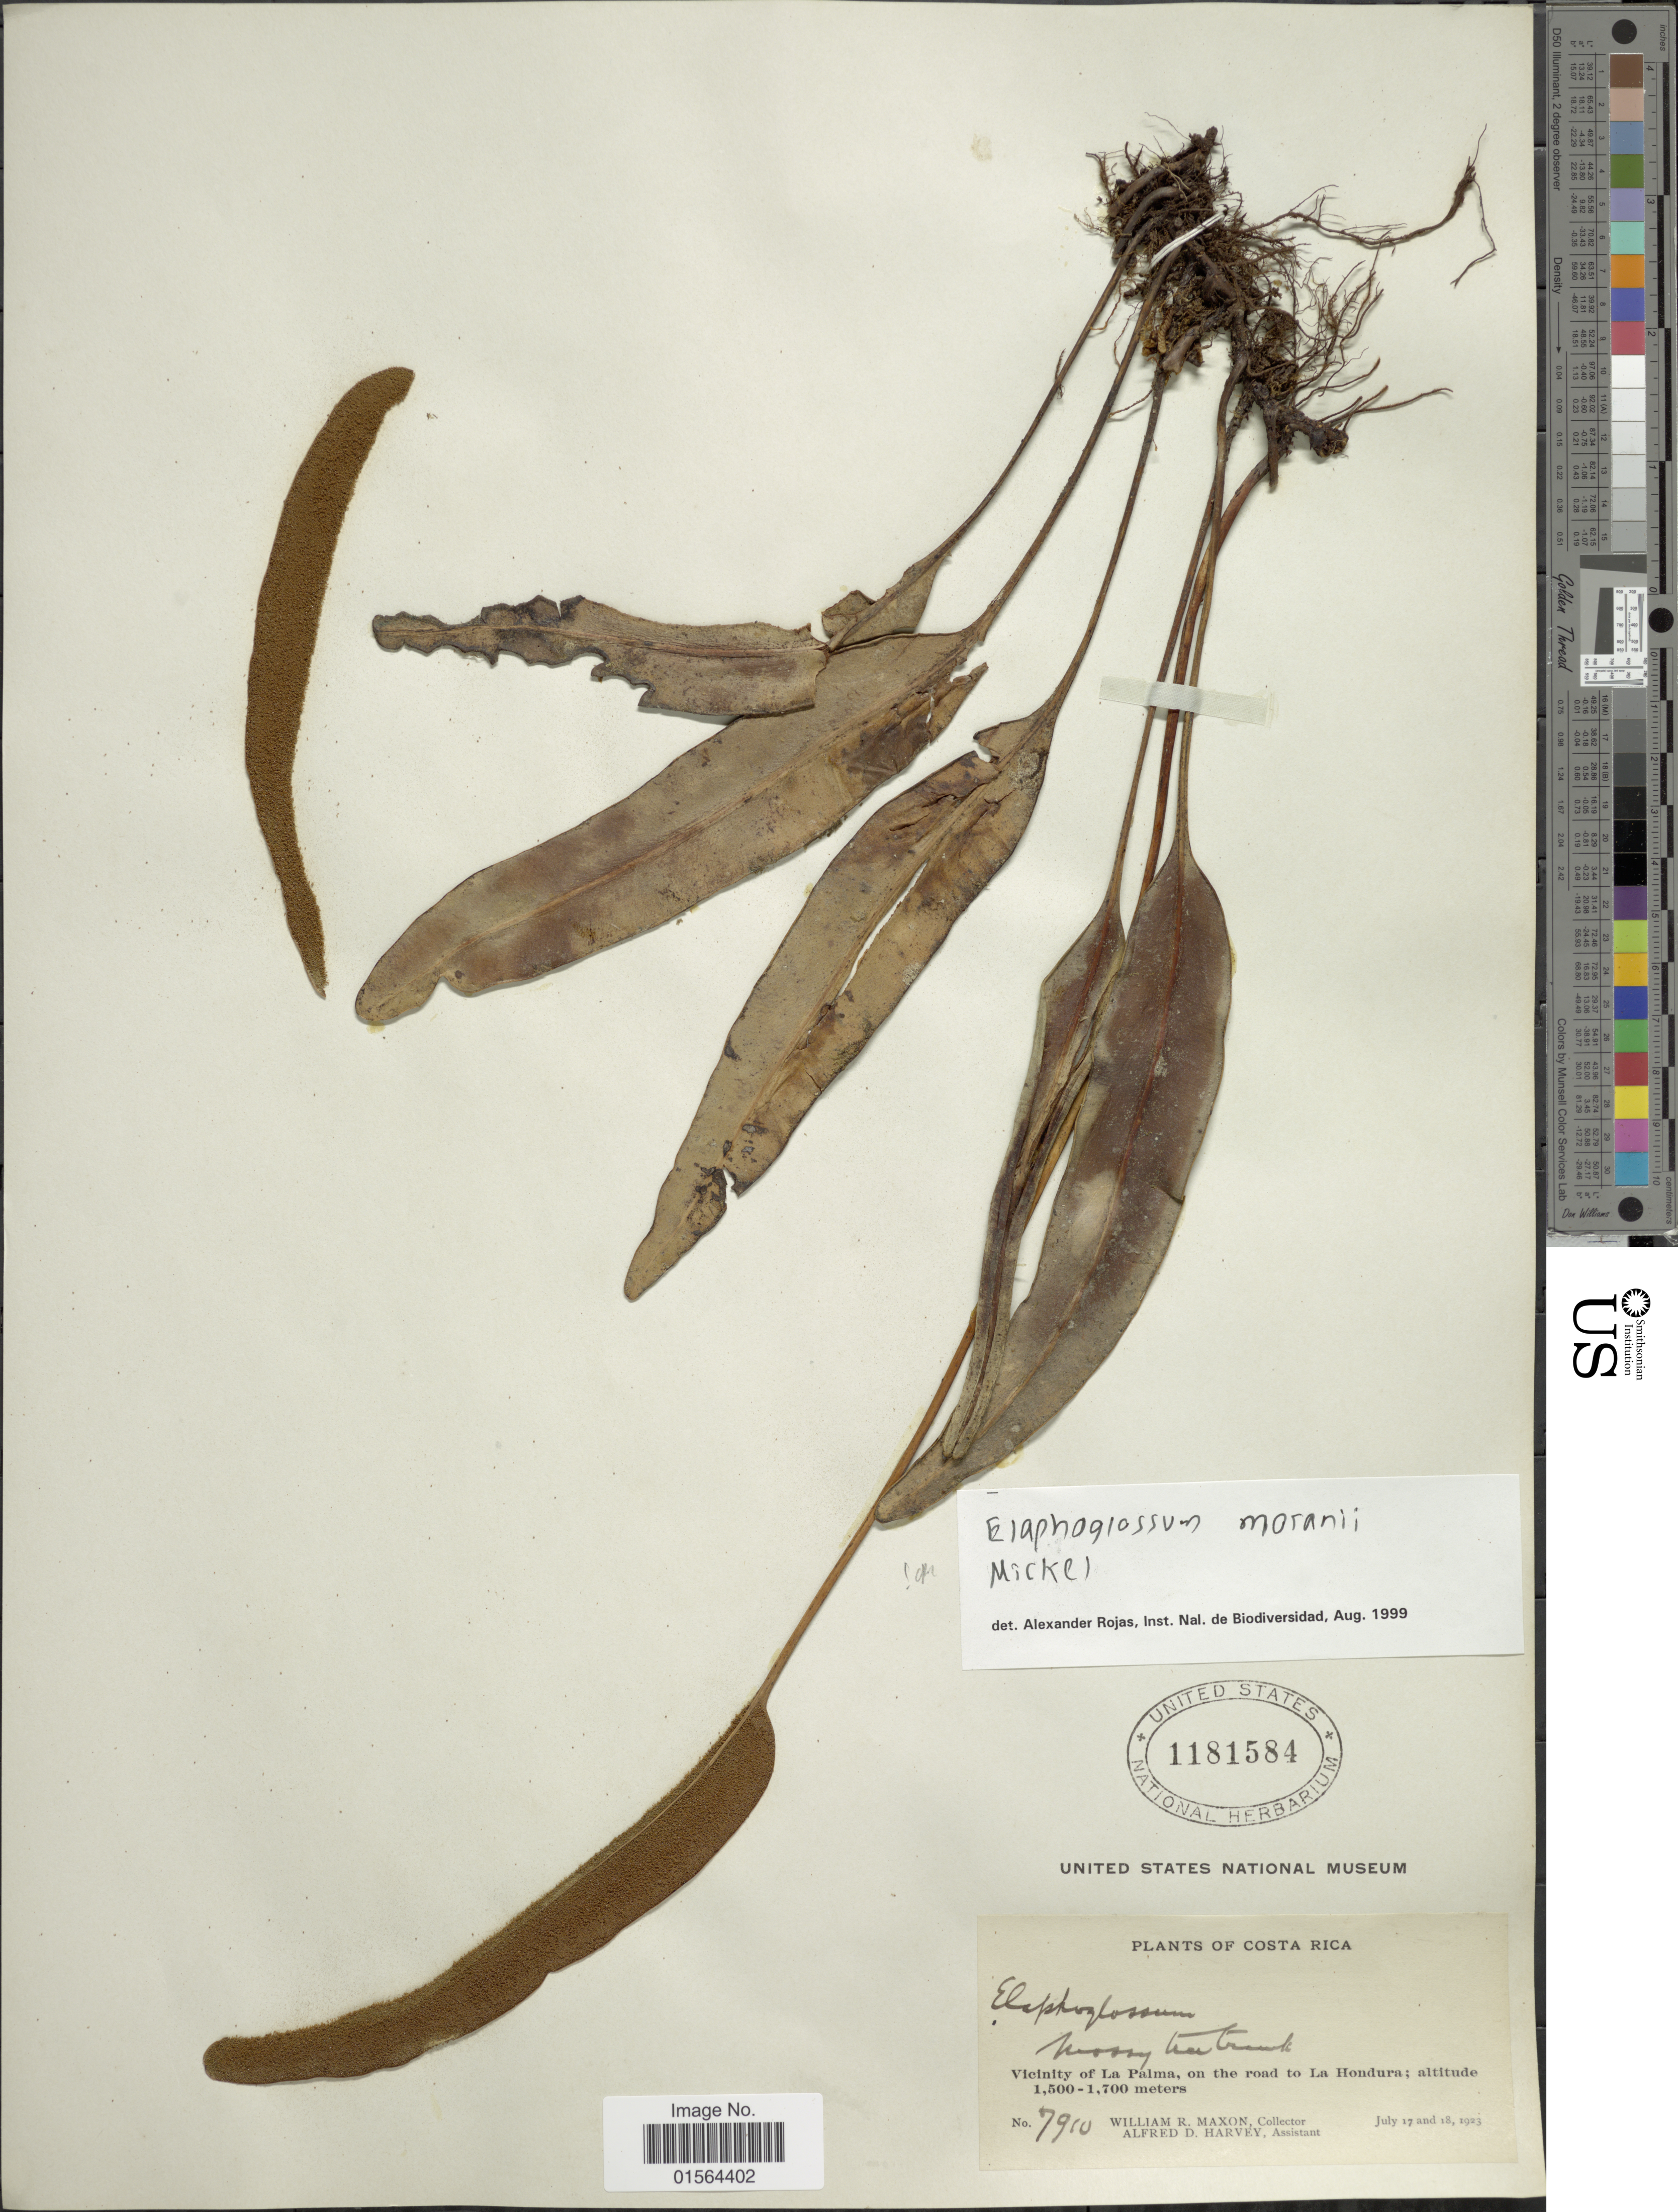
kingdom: Plantae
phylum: Tracheophyta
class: Polypodiopsida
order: Polypodiales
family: Dryopteridaceae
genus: Elaphoglossum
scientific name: Elaphoglossum moranii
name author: Mickel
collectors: W. R. Maxon & A. D. Harvey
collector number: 7910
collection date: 1923-07-17/1923-07-18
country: Costa Rica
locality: Vicinity of La Palma, on the road to La Hondura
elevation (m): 1500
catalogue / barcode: US 1181584